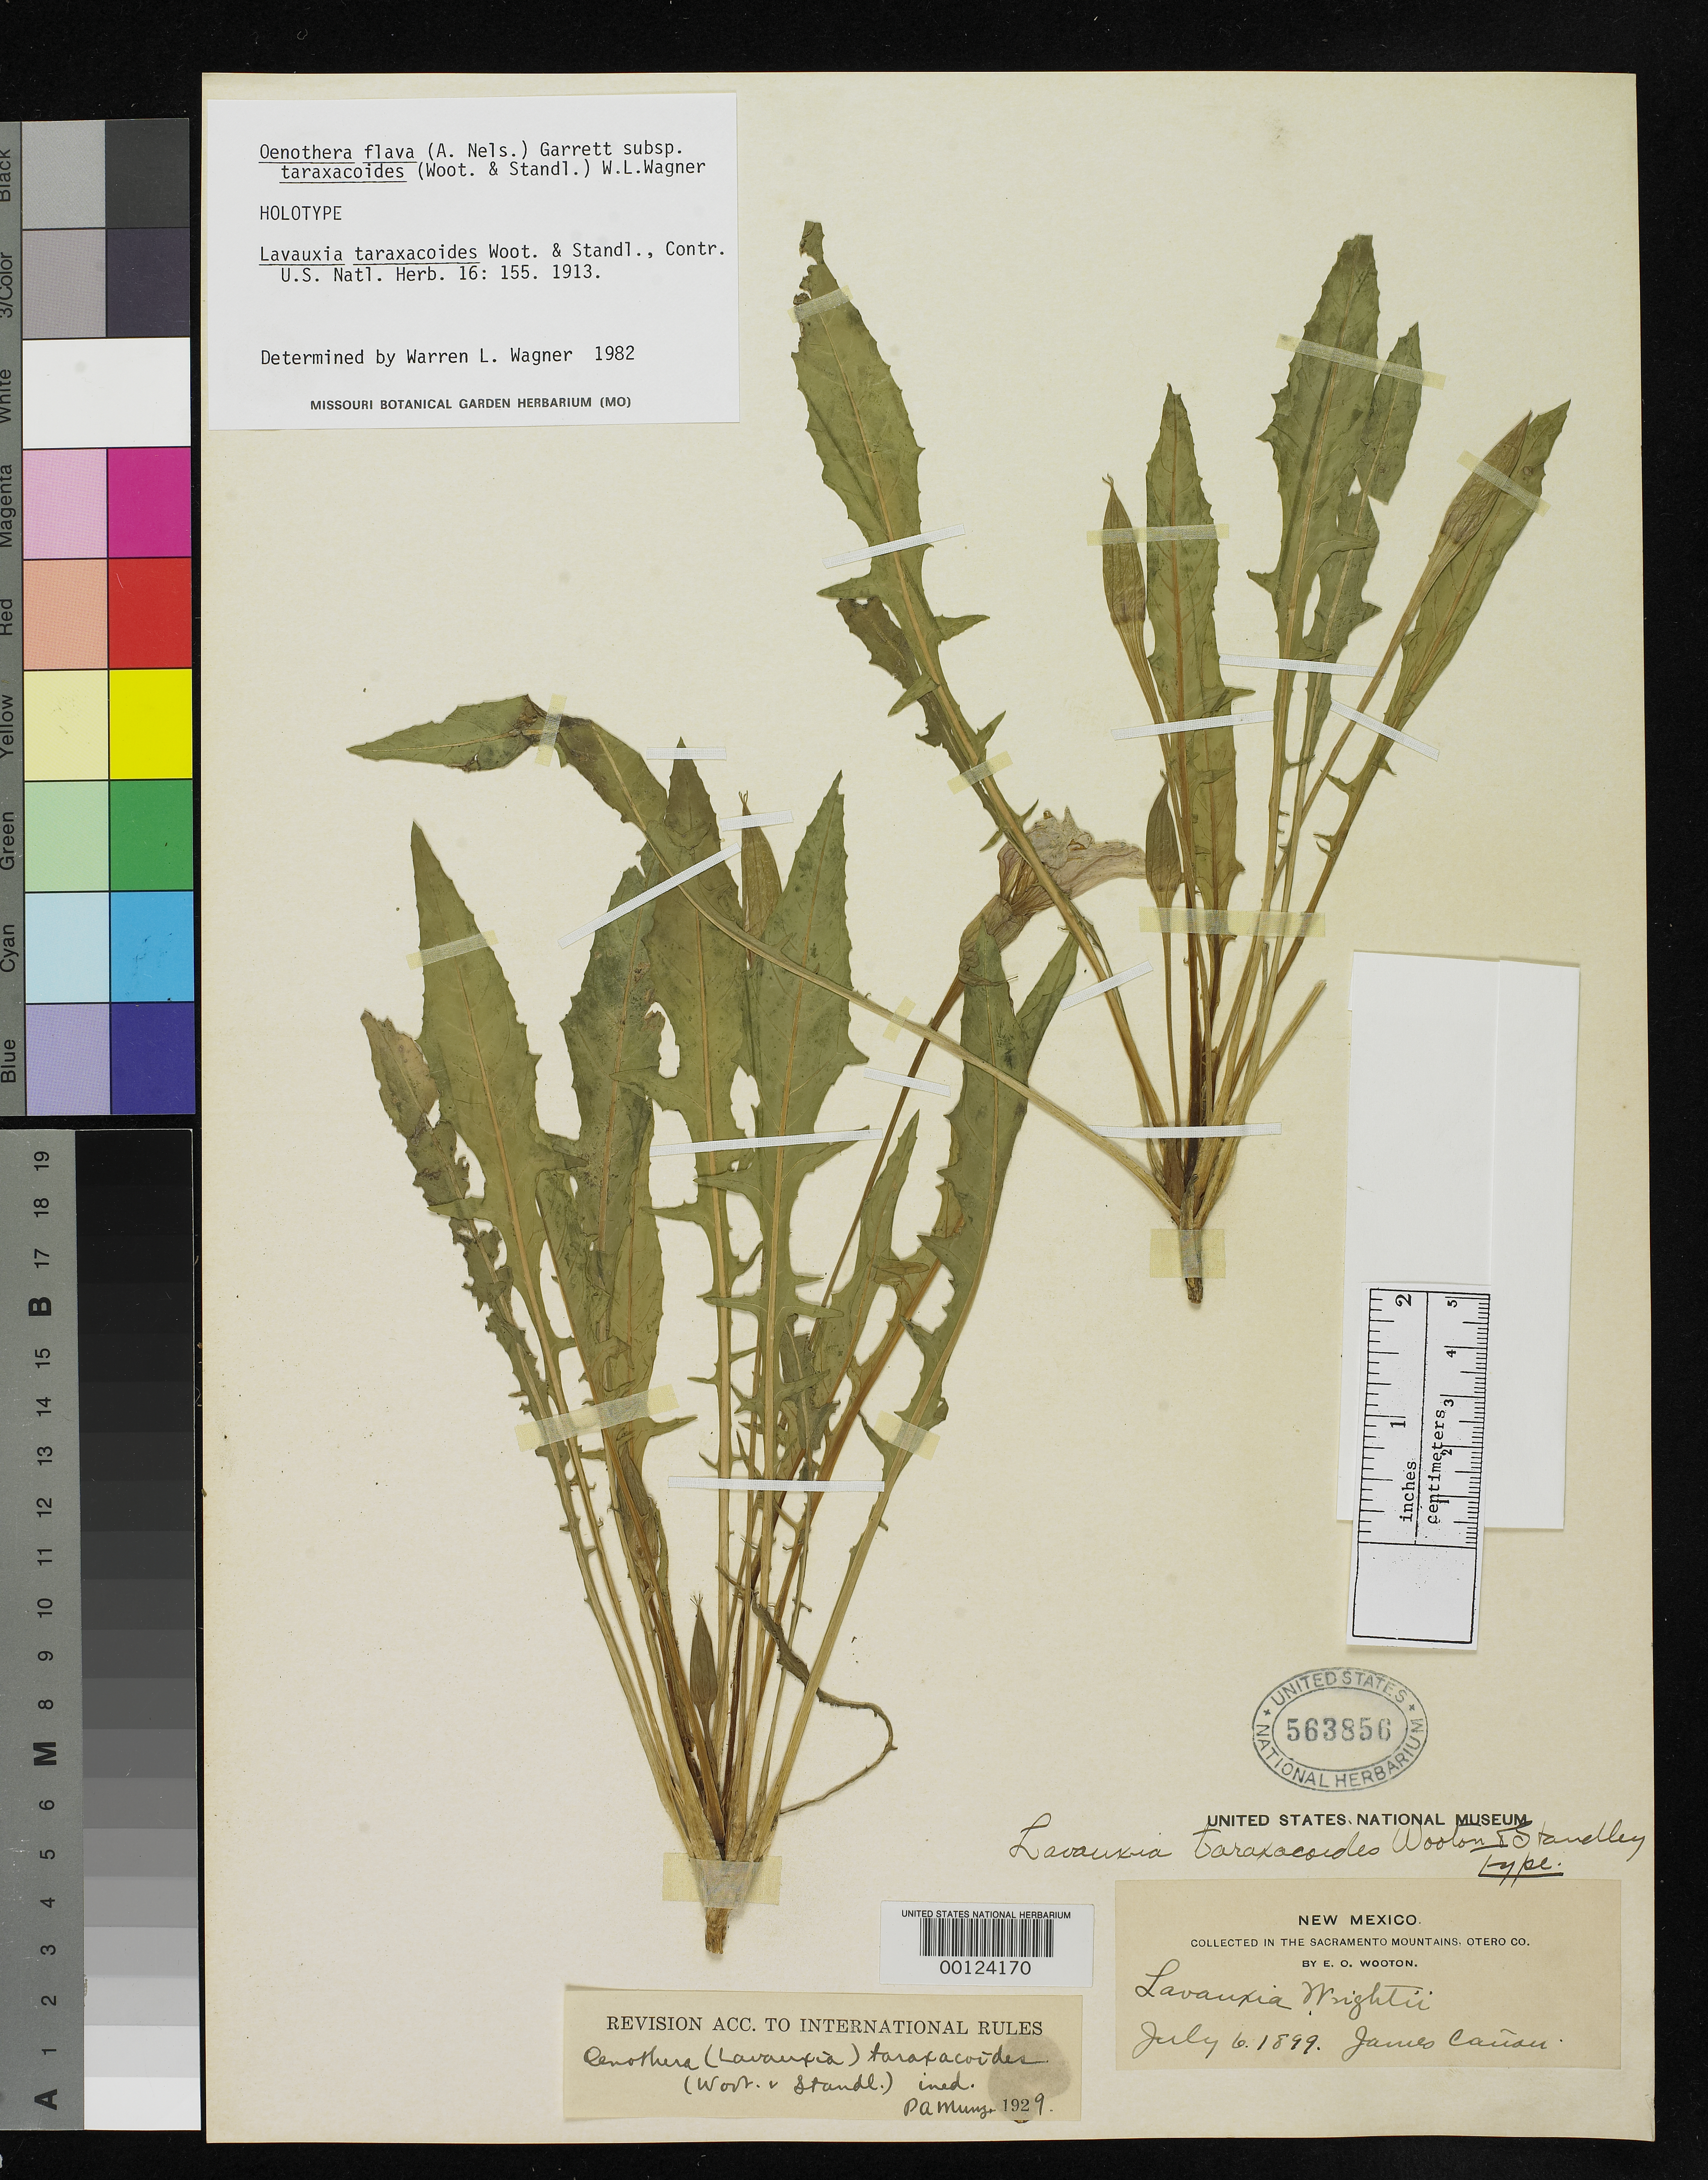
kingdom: Plantae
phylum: Tracheophyta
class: Magnoliopsida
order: Myrtales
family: Onagraceae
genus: Lavauxia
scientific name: Lavauxia taraxacoides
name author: Wooton & Standl.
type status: Holotype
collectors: E. O. Wooton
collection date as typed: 06 Jul 1899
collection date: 1899-07-06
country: United States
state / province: New Mexico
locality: James Canyon of Sacromento Mountains.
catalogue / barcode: US 563856